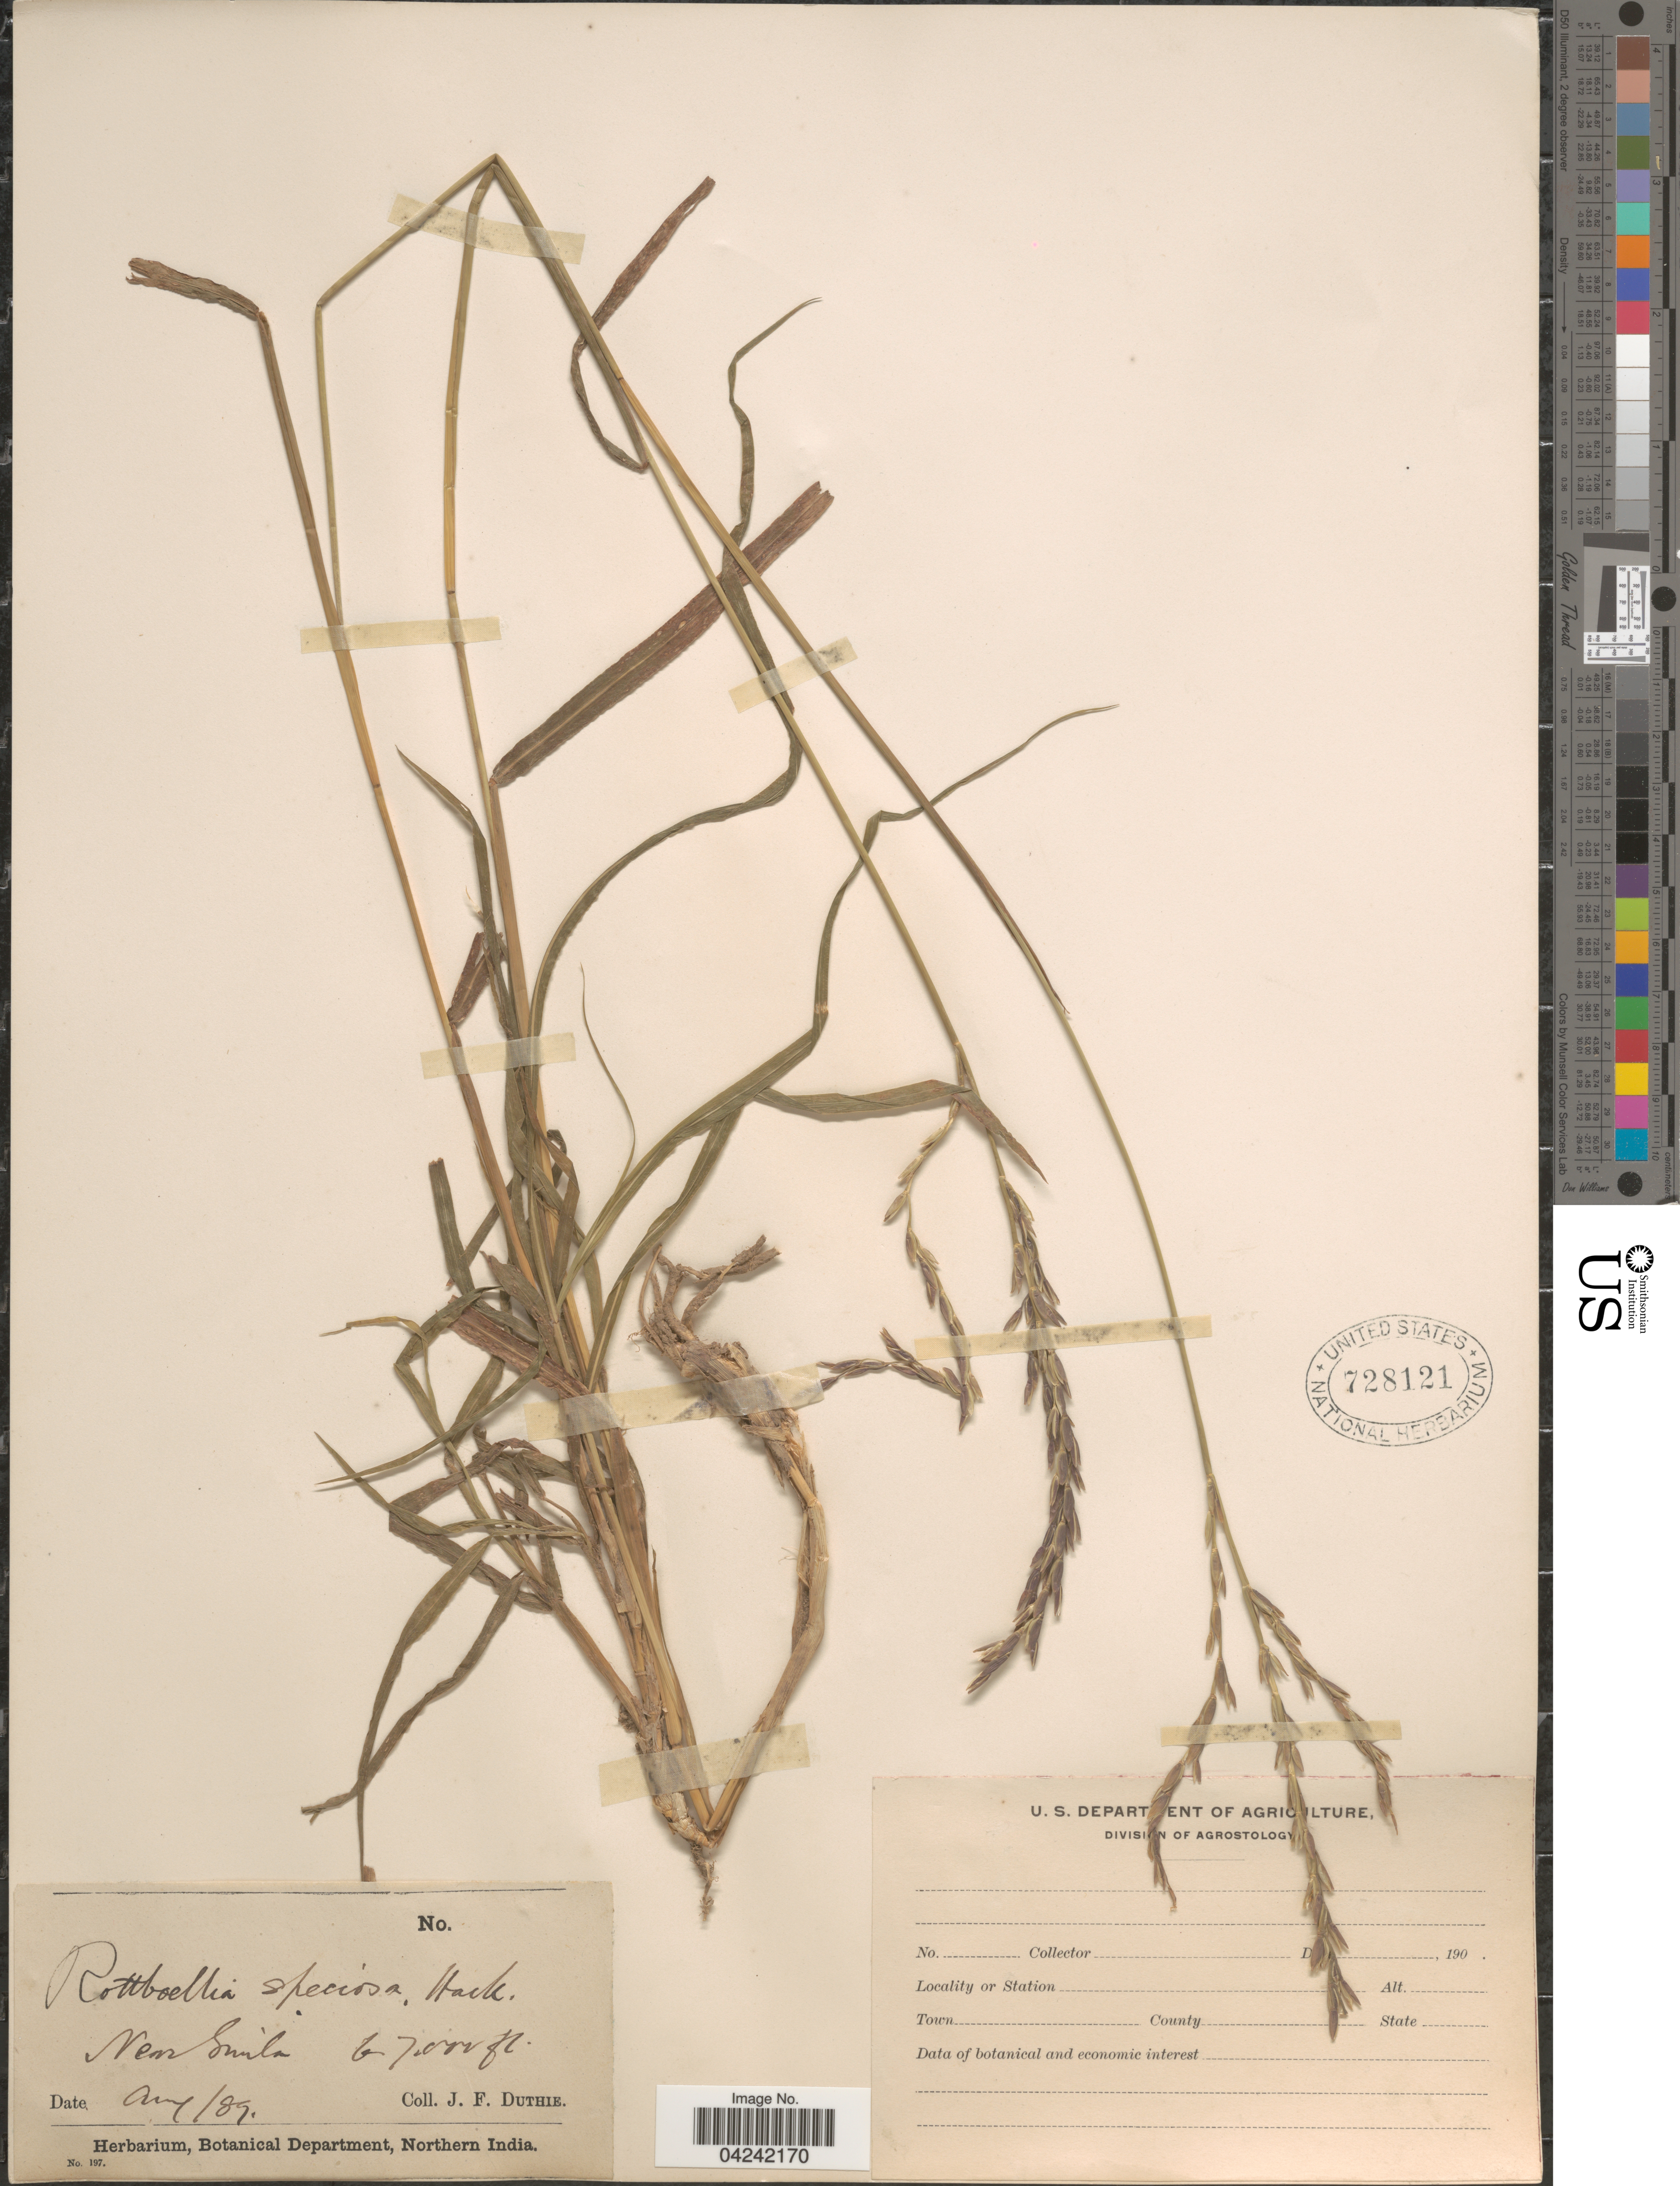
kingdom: Plantae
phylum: Tracheophyta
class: Liliopsida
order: Poales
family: Poaceae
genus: Phacelurus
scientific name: Phacelurus speciosus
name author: (Steud.) C. E. Hubb.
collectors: J. F. Duthie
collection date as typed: Transcribed d/m/y: /8/89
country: India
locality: Near Simla.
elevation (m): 1829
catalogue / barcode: US 728121